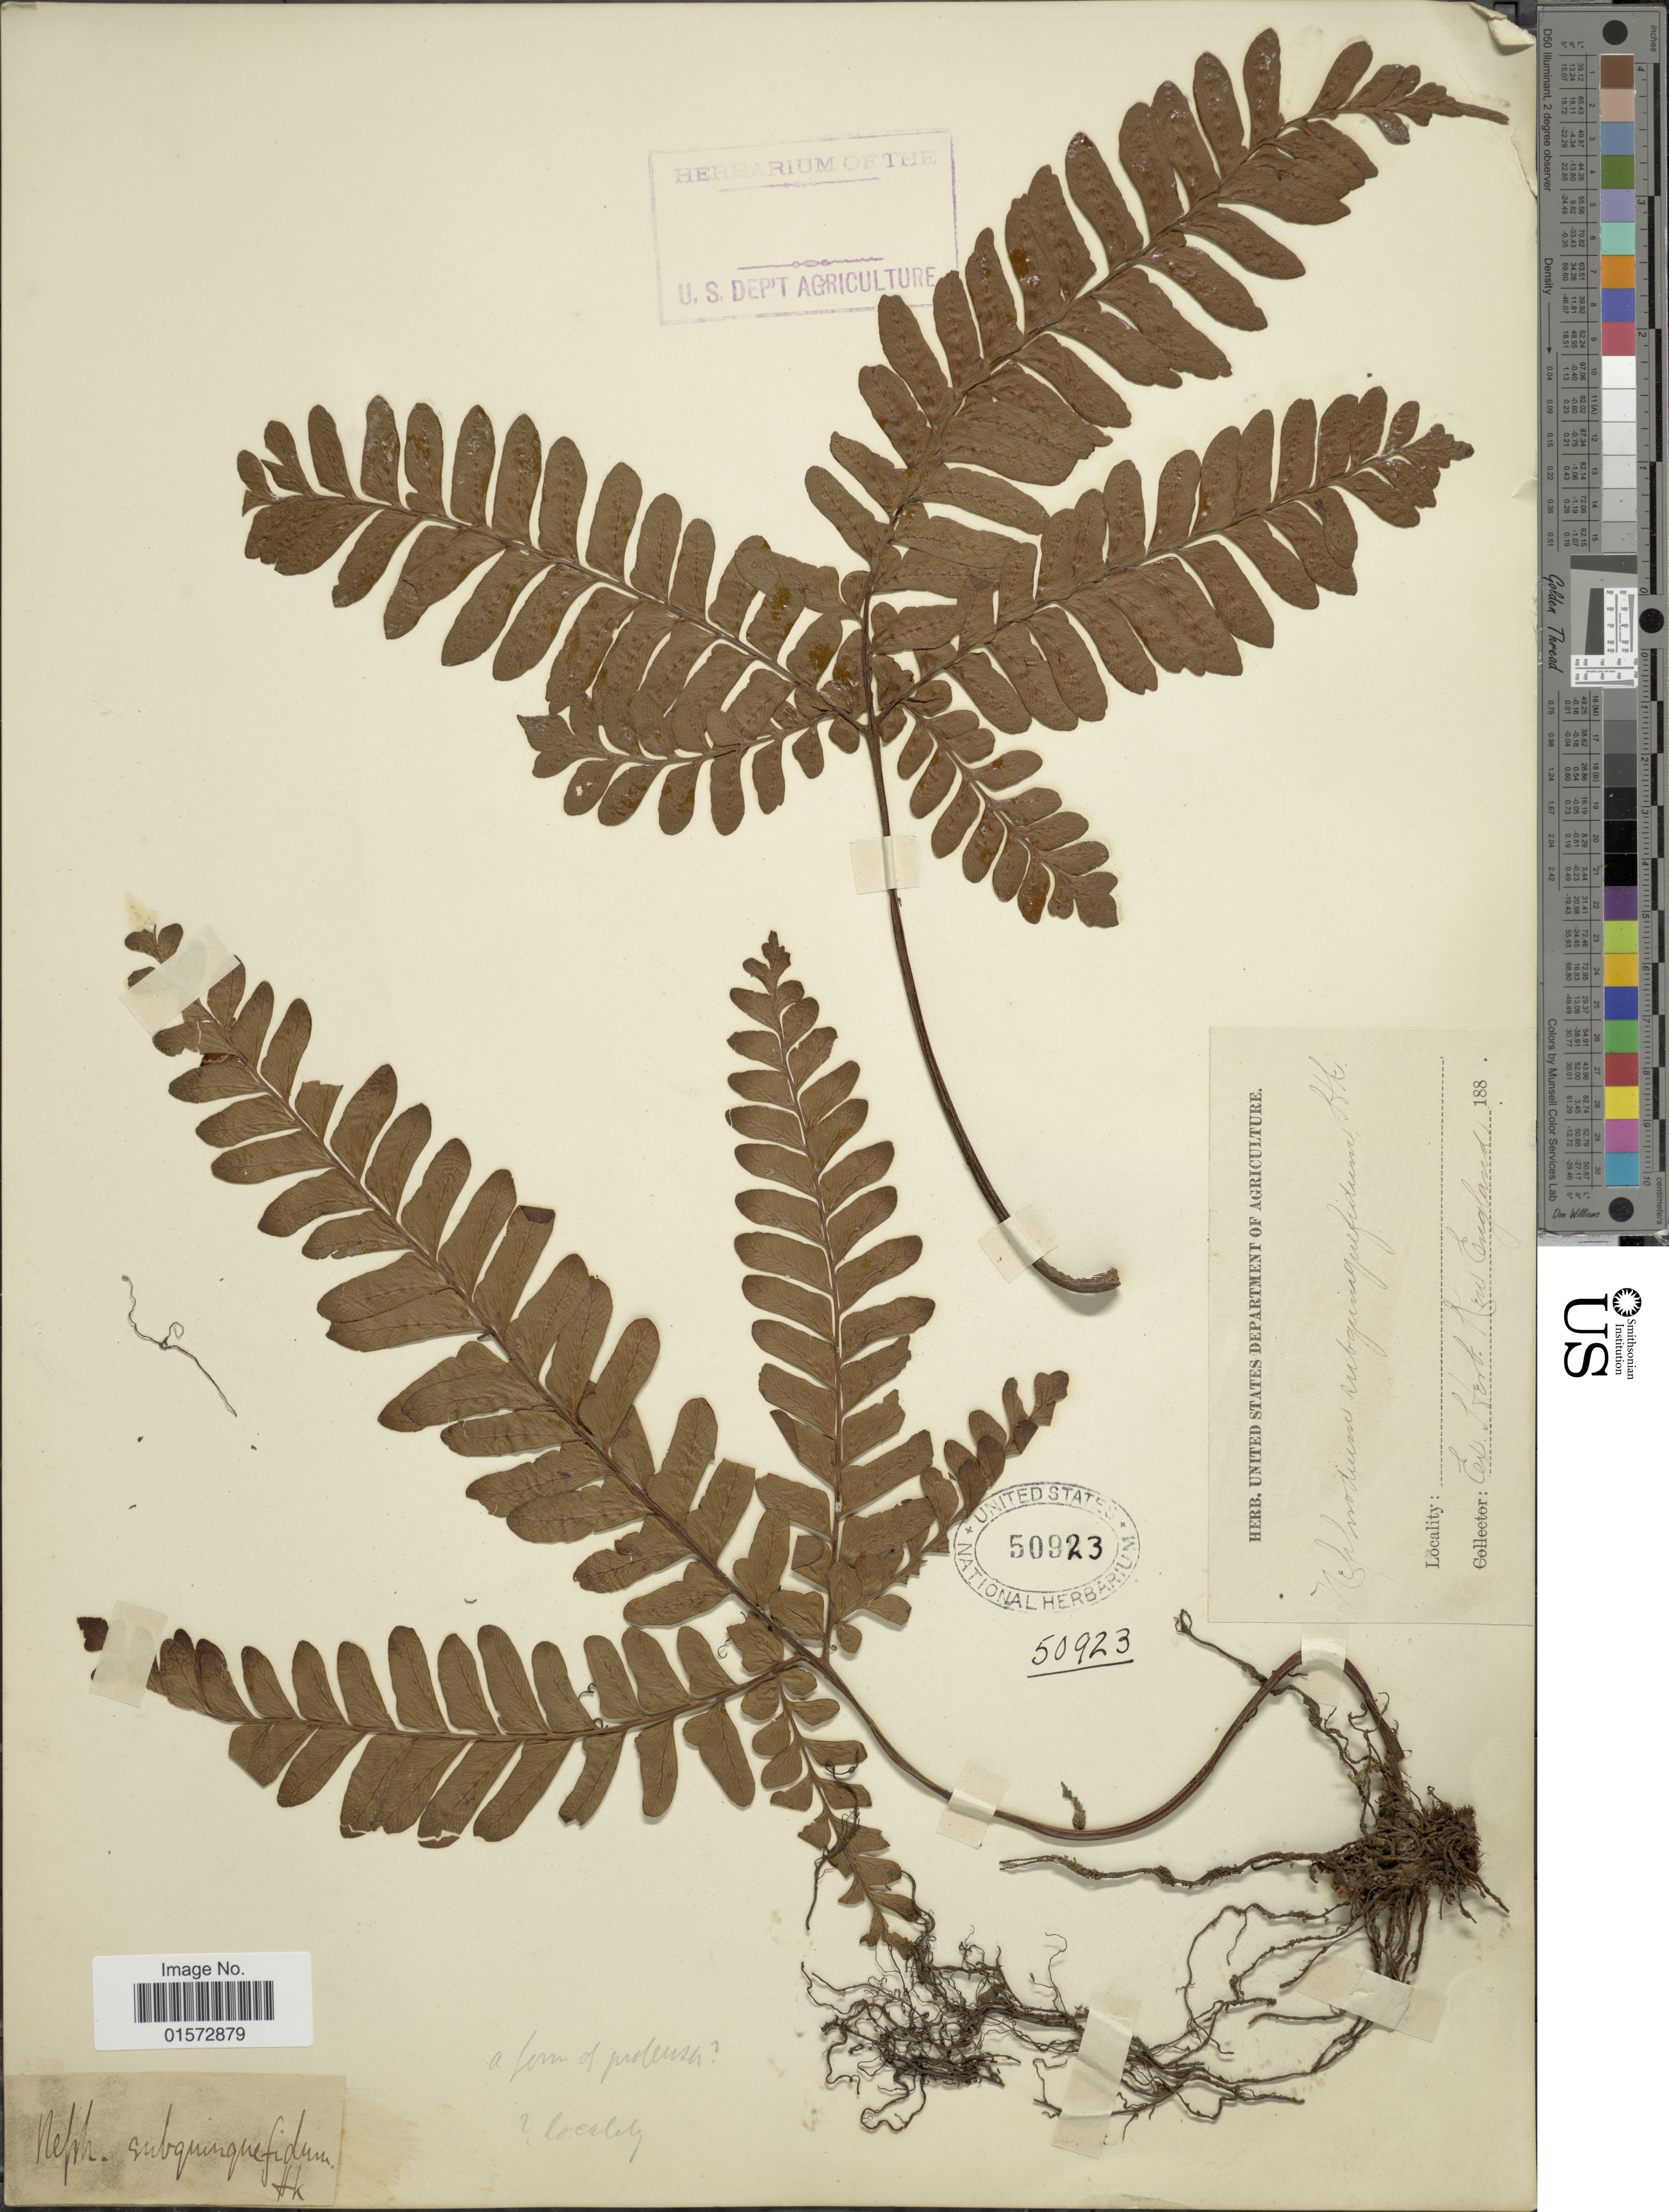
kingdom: Plantae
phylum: Tracheophyta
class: Polypodiopsida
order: Polypodiales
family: Tectariaceae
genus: Triplophyllum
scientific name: Triplophyllum securidiforme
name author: (Hook.)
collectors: ex herb. Hort. Reg. Kew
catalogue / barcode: US 50923